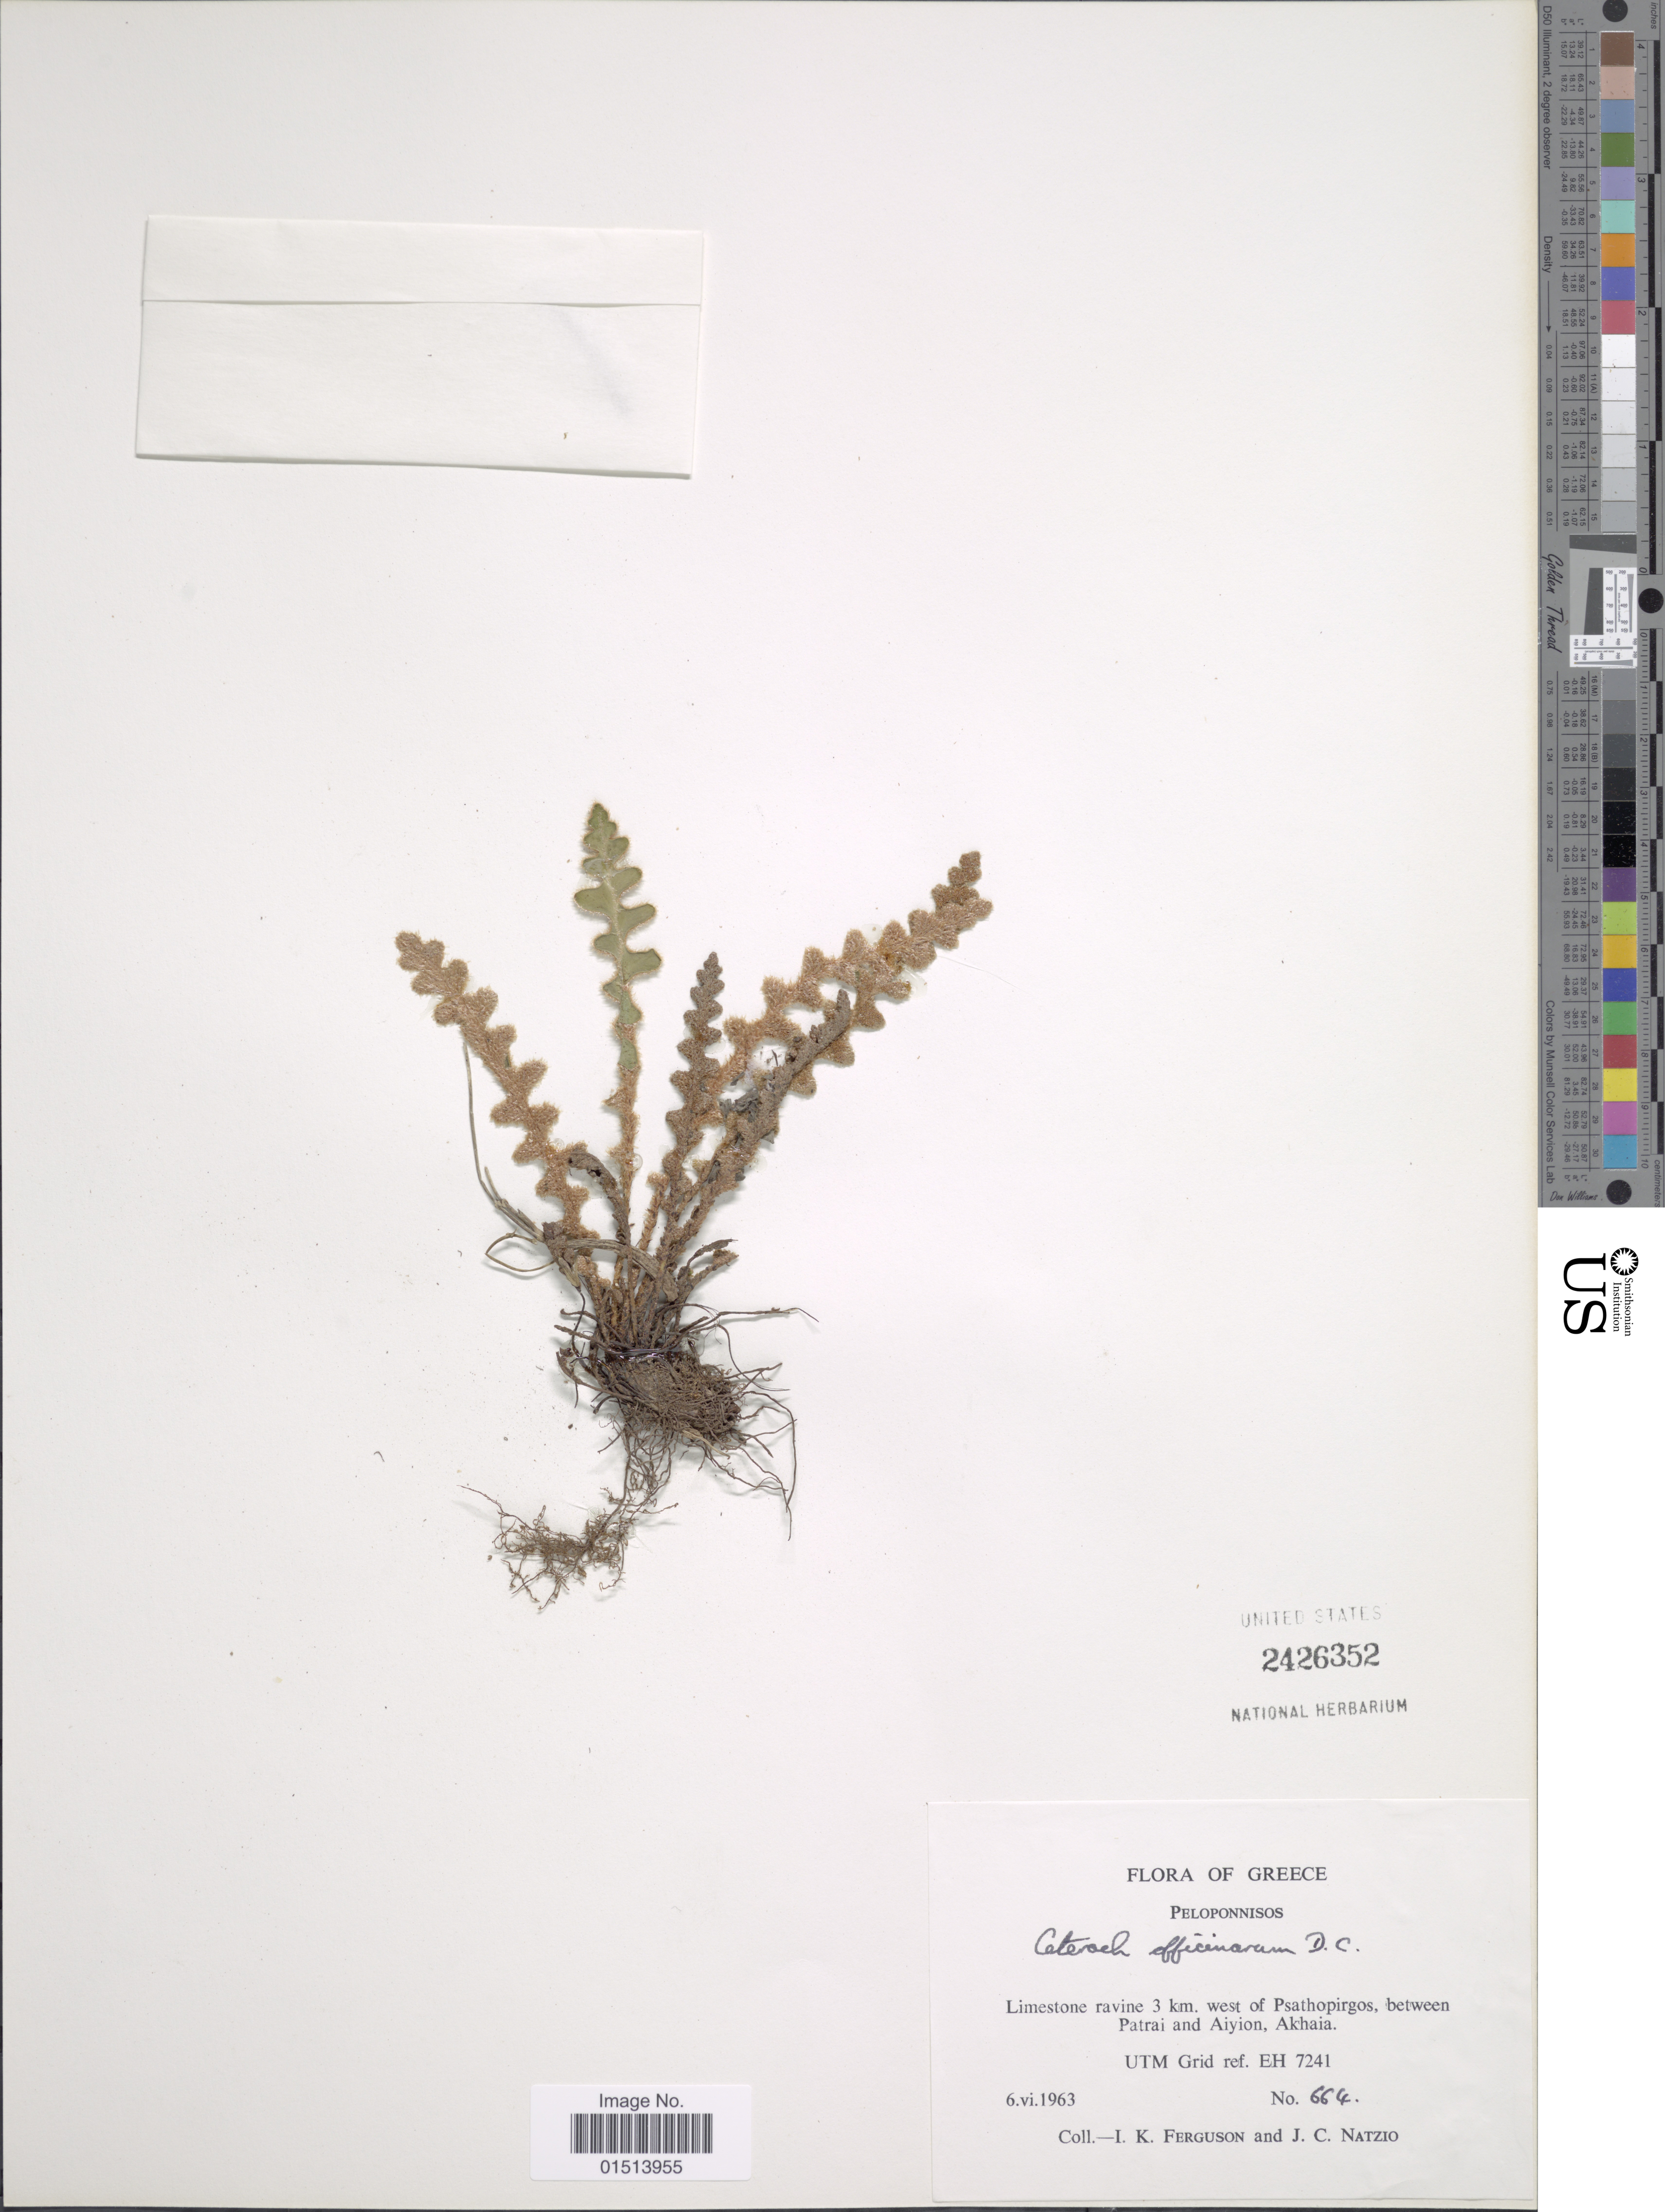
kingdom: Plantae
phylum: Tracheophyta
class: Polypodiopsida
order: Polypodiales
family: Aspleniaceae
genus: Asplenium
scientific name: Asplenium officinarum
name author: DC.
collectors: I. K. Ferguson & J. Natzio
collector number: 664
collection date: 1963-06-06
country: Greece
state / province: Peloponnese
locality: Greece, Peloponnisos, limestone ravine 3 km. west of Psathopirgos, between Patrai and Aiyion, Akhaia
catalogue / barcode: US 2426352